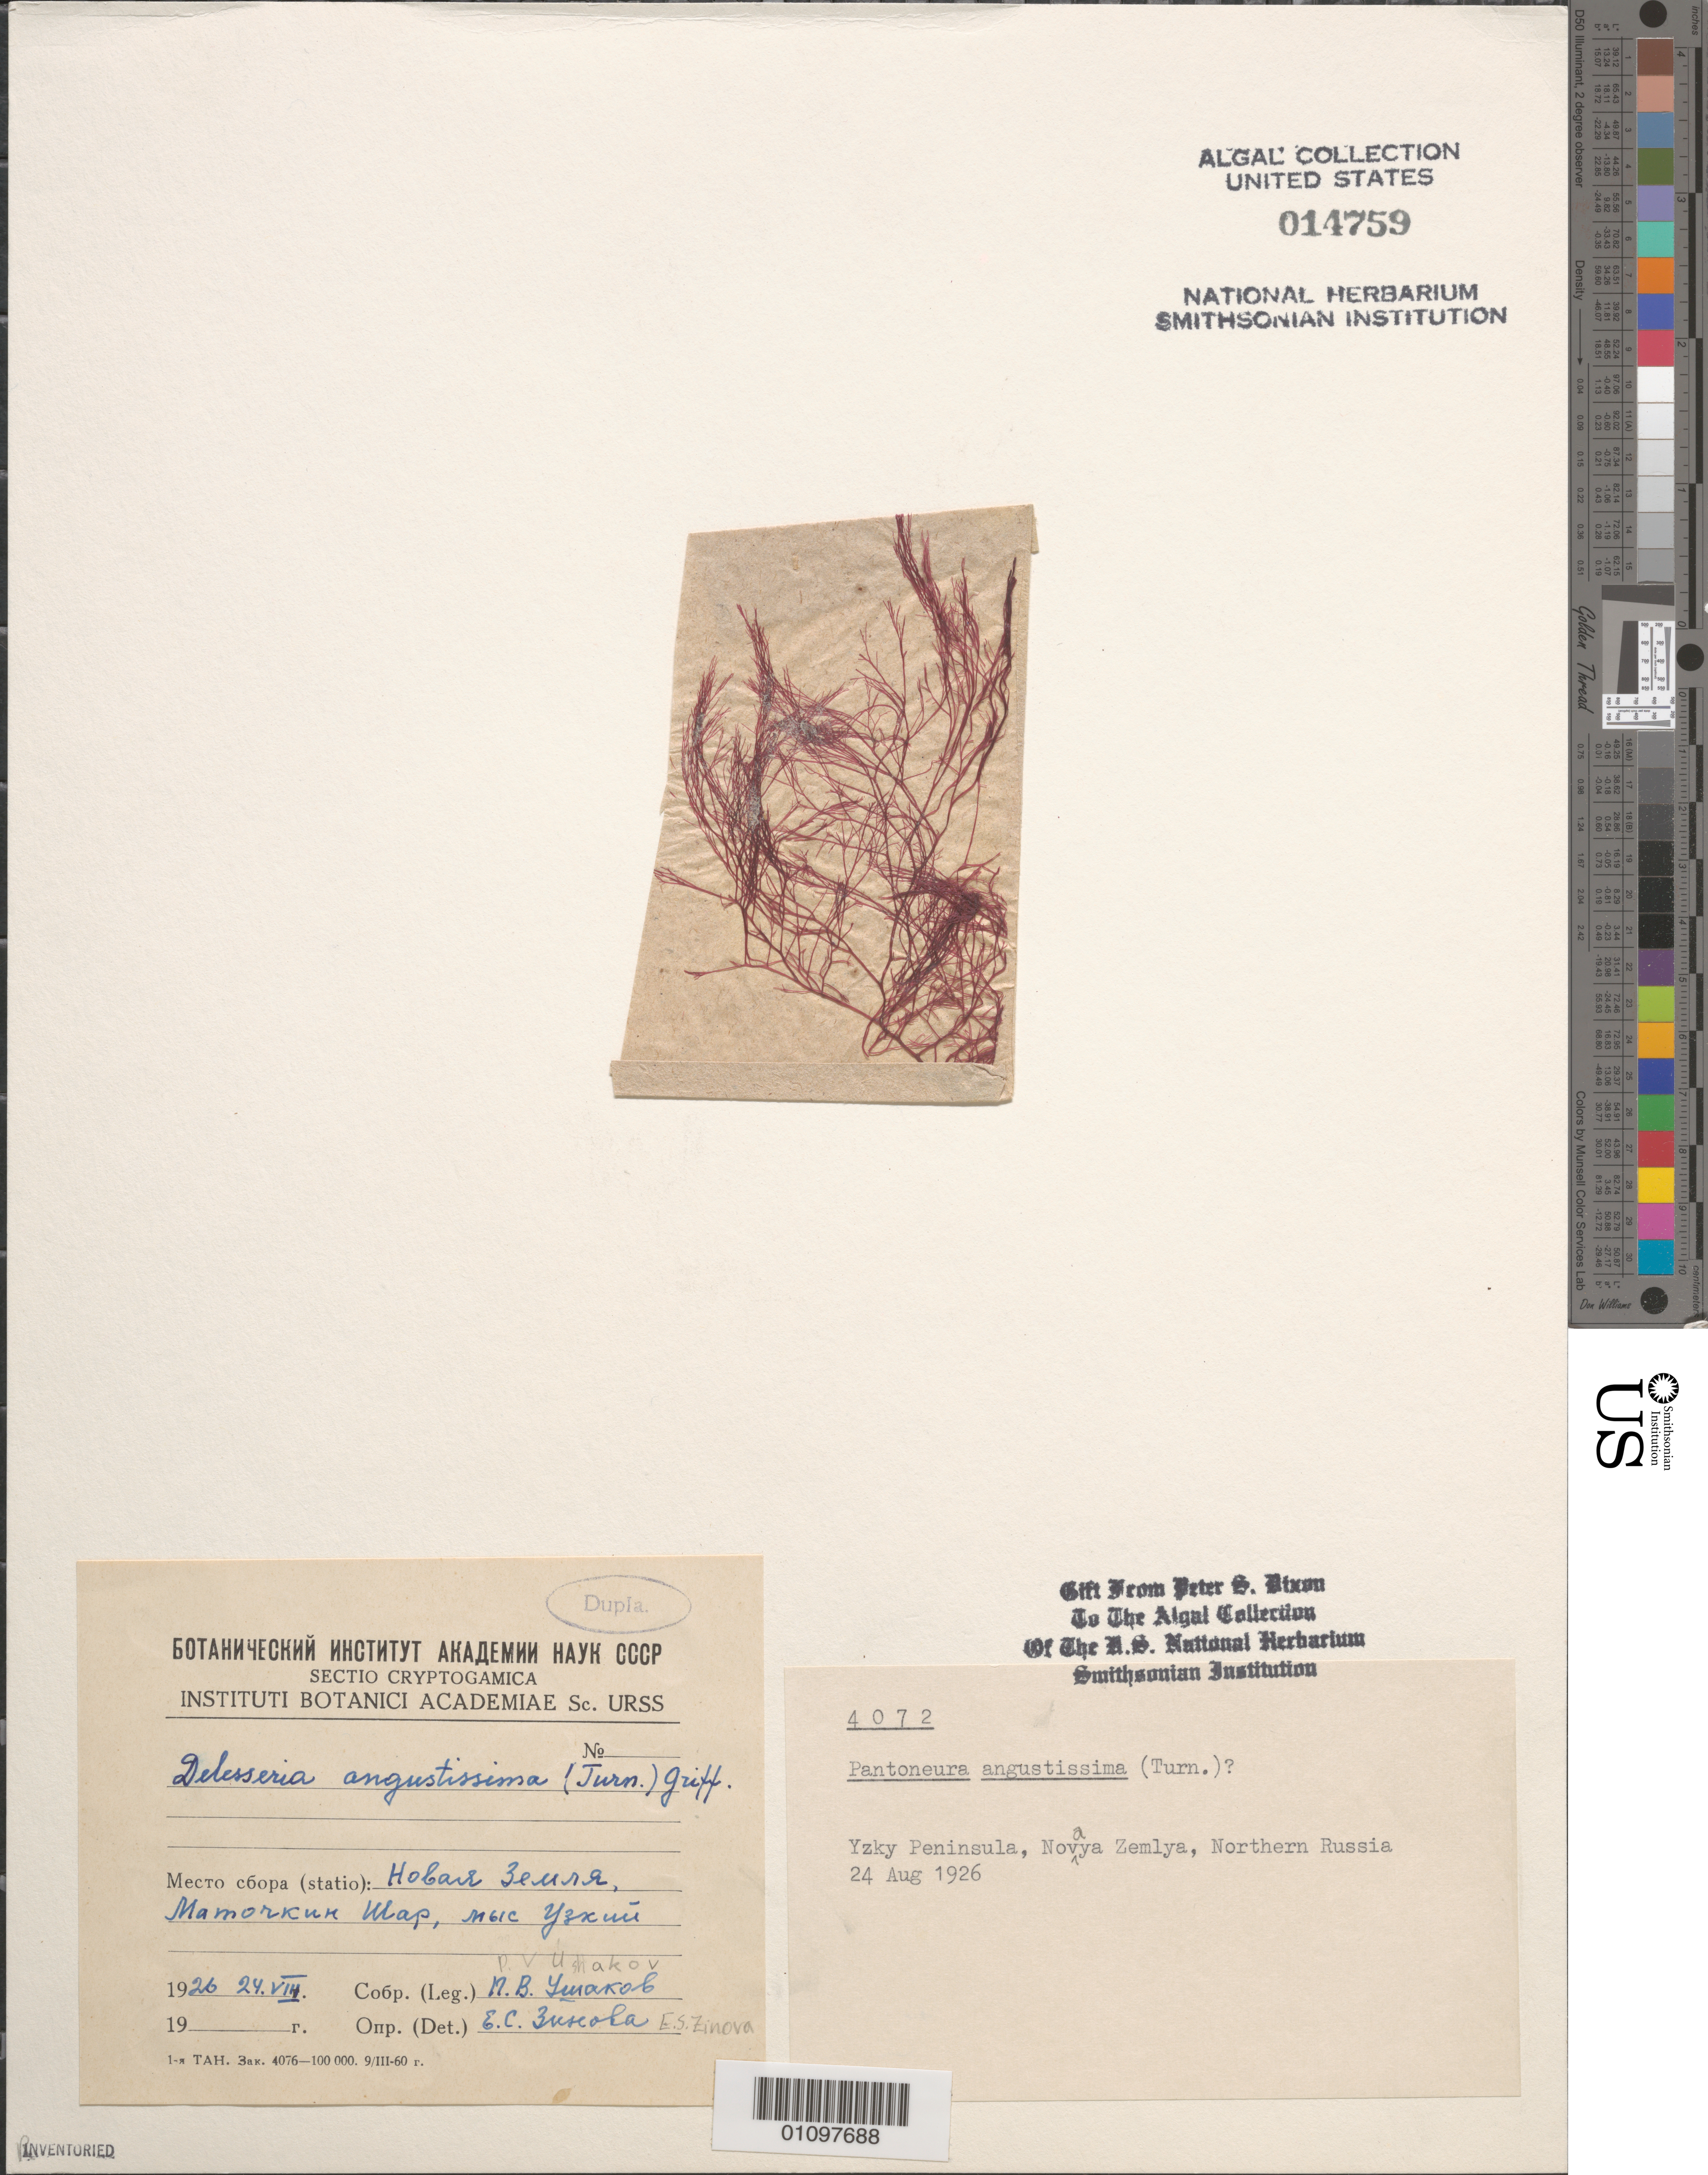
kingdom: Plantae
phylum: Rhodophyta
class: Florideophyceae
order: Ceramiales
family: Delesseriaceae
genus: Membranoptera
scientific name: Membranoptera carpophylla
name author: (Kützing) A. Athanasiadis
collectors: P. Ushakov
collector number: PSD 4072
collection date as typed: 24 Aug 1926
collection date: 1926-08-24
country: Russian Federation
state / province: Arkhangelsk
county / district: Novaya Zemlya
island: Novaya Zemlya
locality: Yzky Peninsula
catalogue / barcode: US 14759